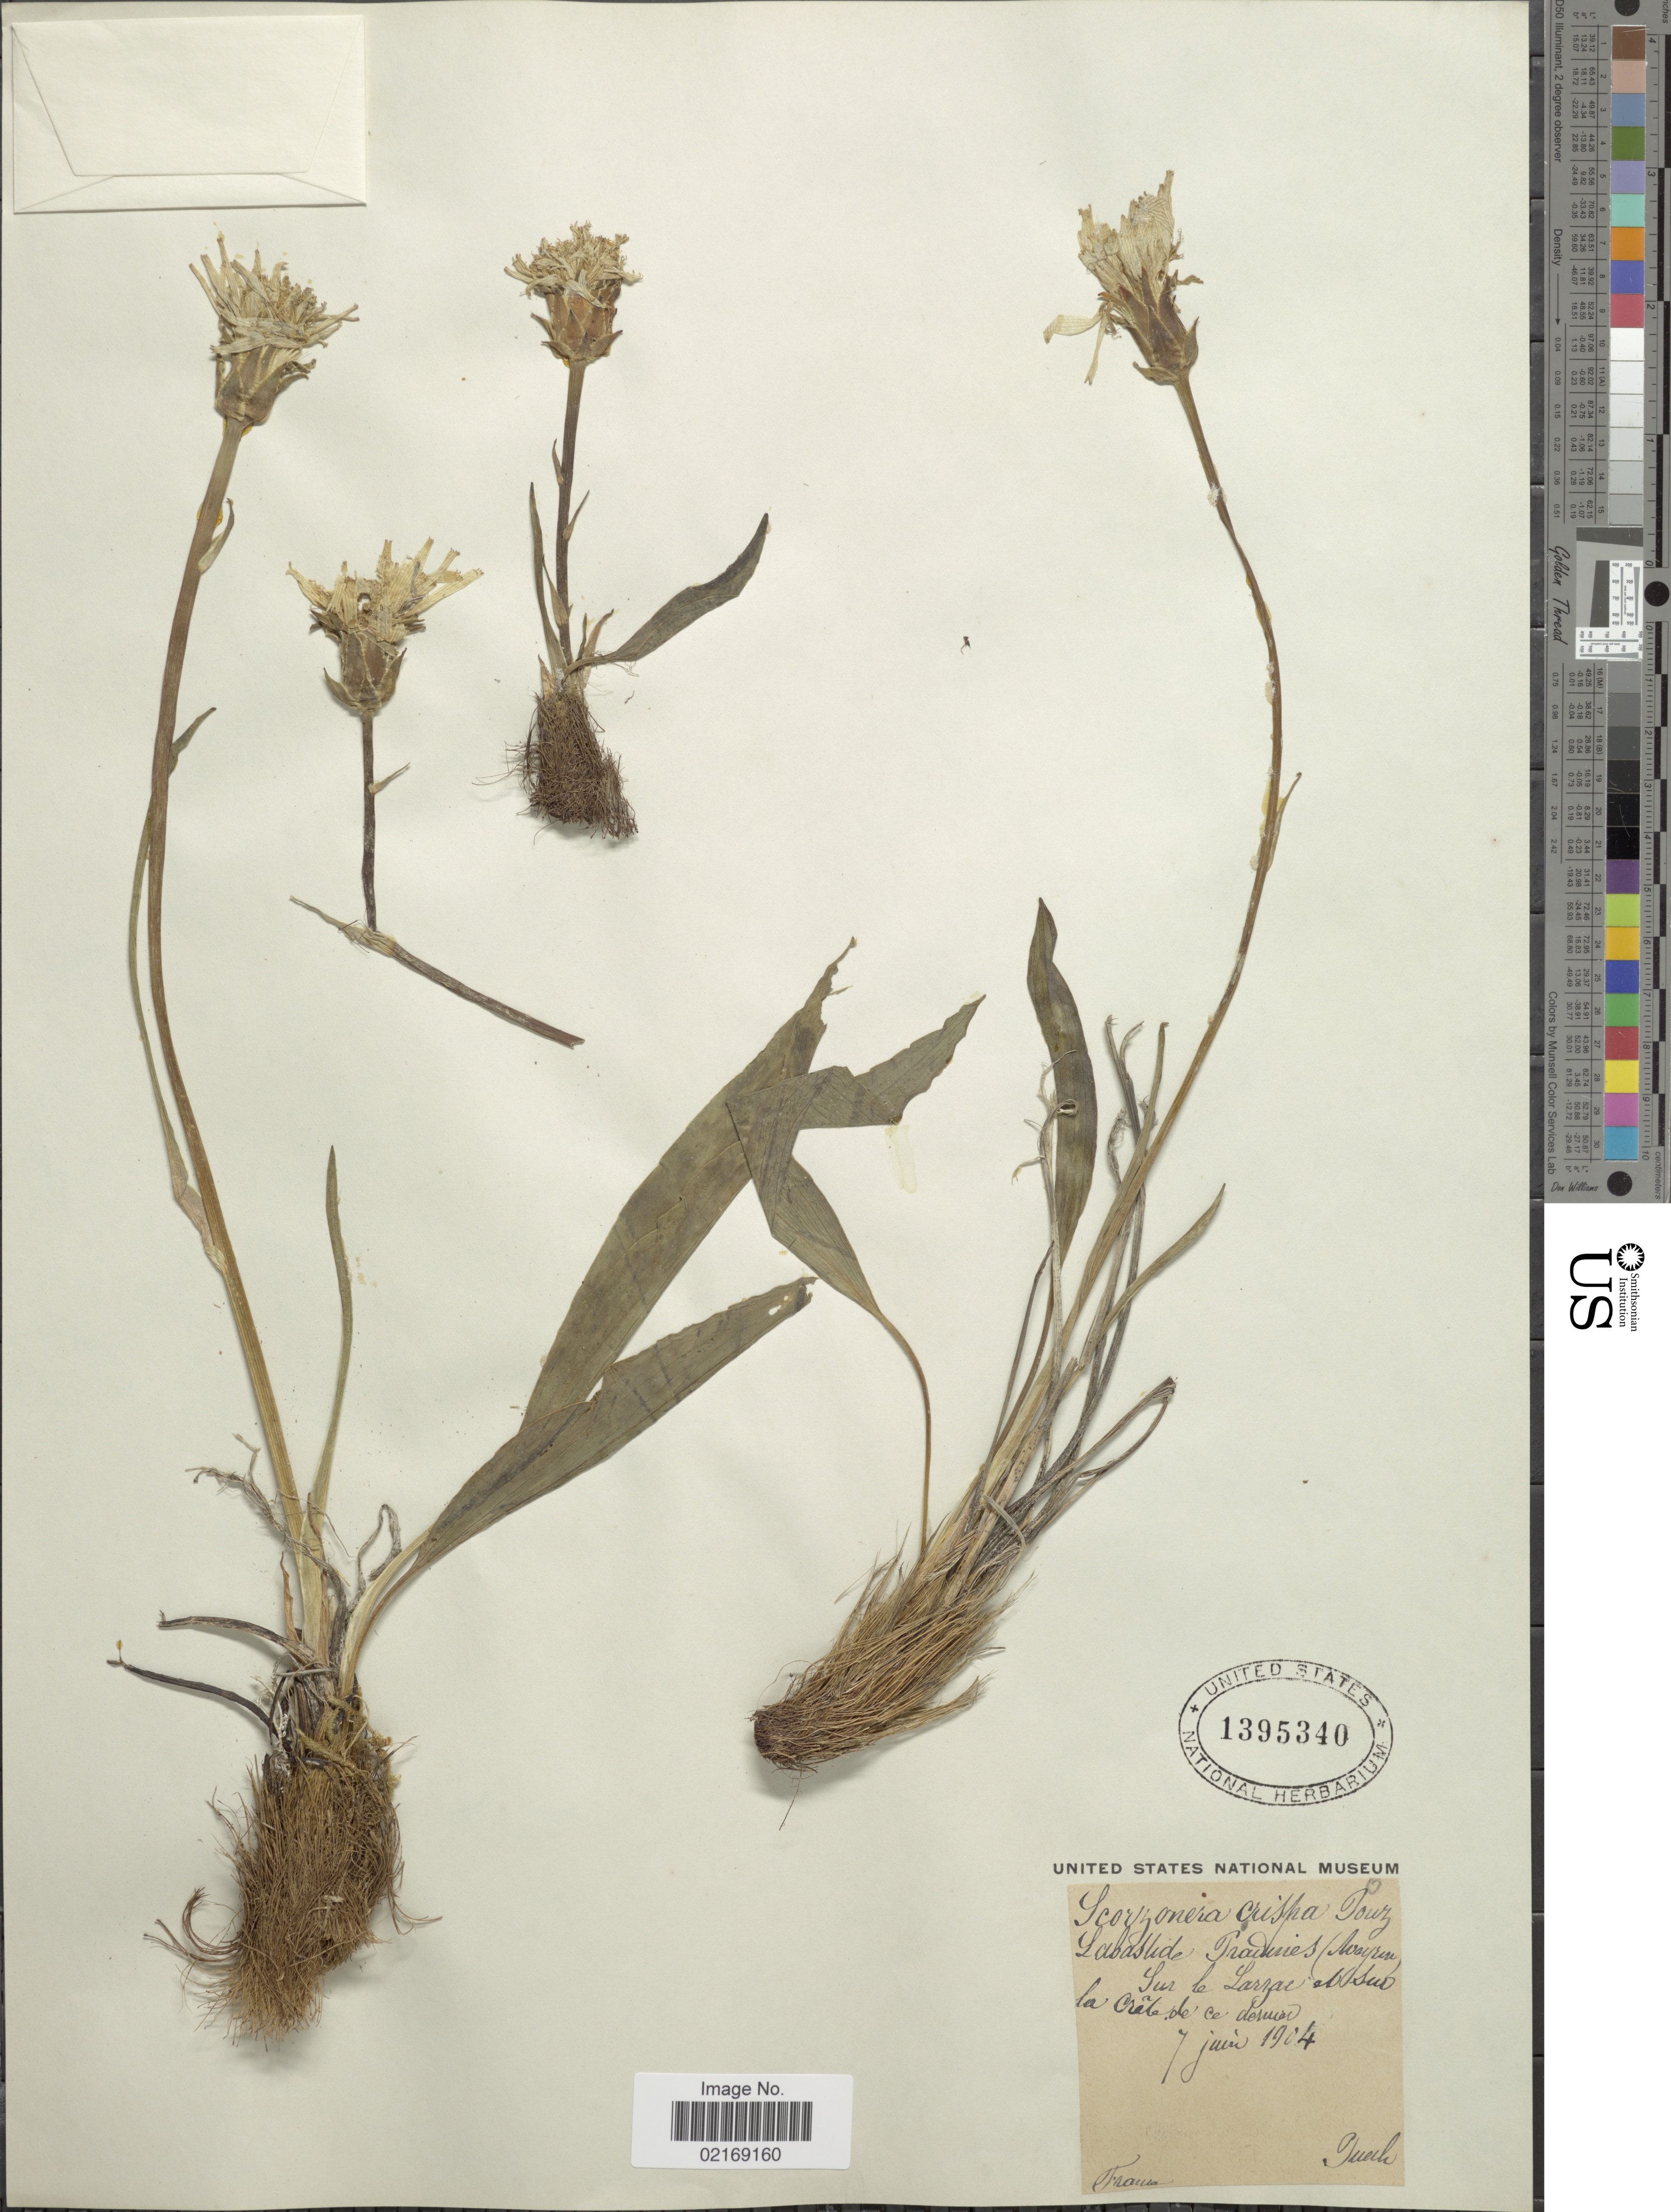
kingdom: Plantae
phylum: Tracheophyta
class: Magnoliopsida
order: Asterales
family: Asteraceae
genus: Scorzonera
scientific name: Scorzonera crispa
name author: M. Bieb.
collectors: Puech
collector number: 0?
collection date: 1904-06-07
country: France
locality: Sur le Larzae Msur la crete de ce desuier [interpreted]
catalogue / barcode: US 1395340